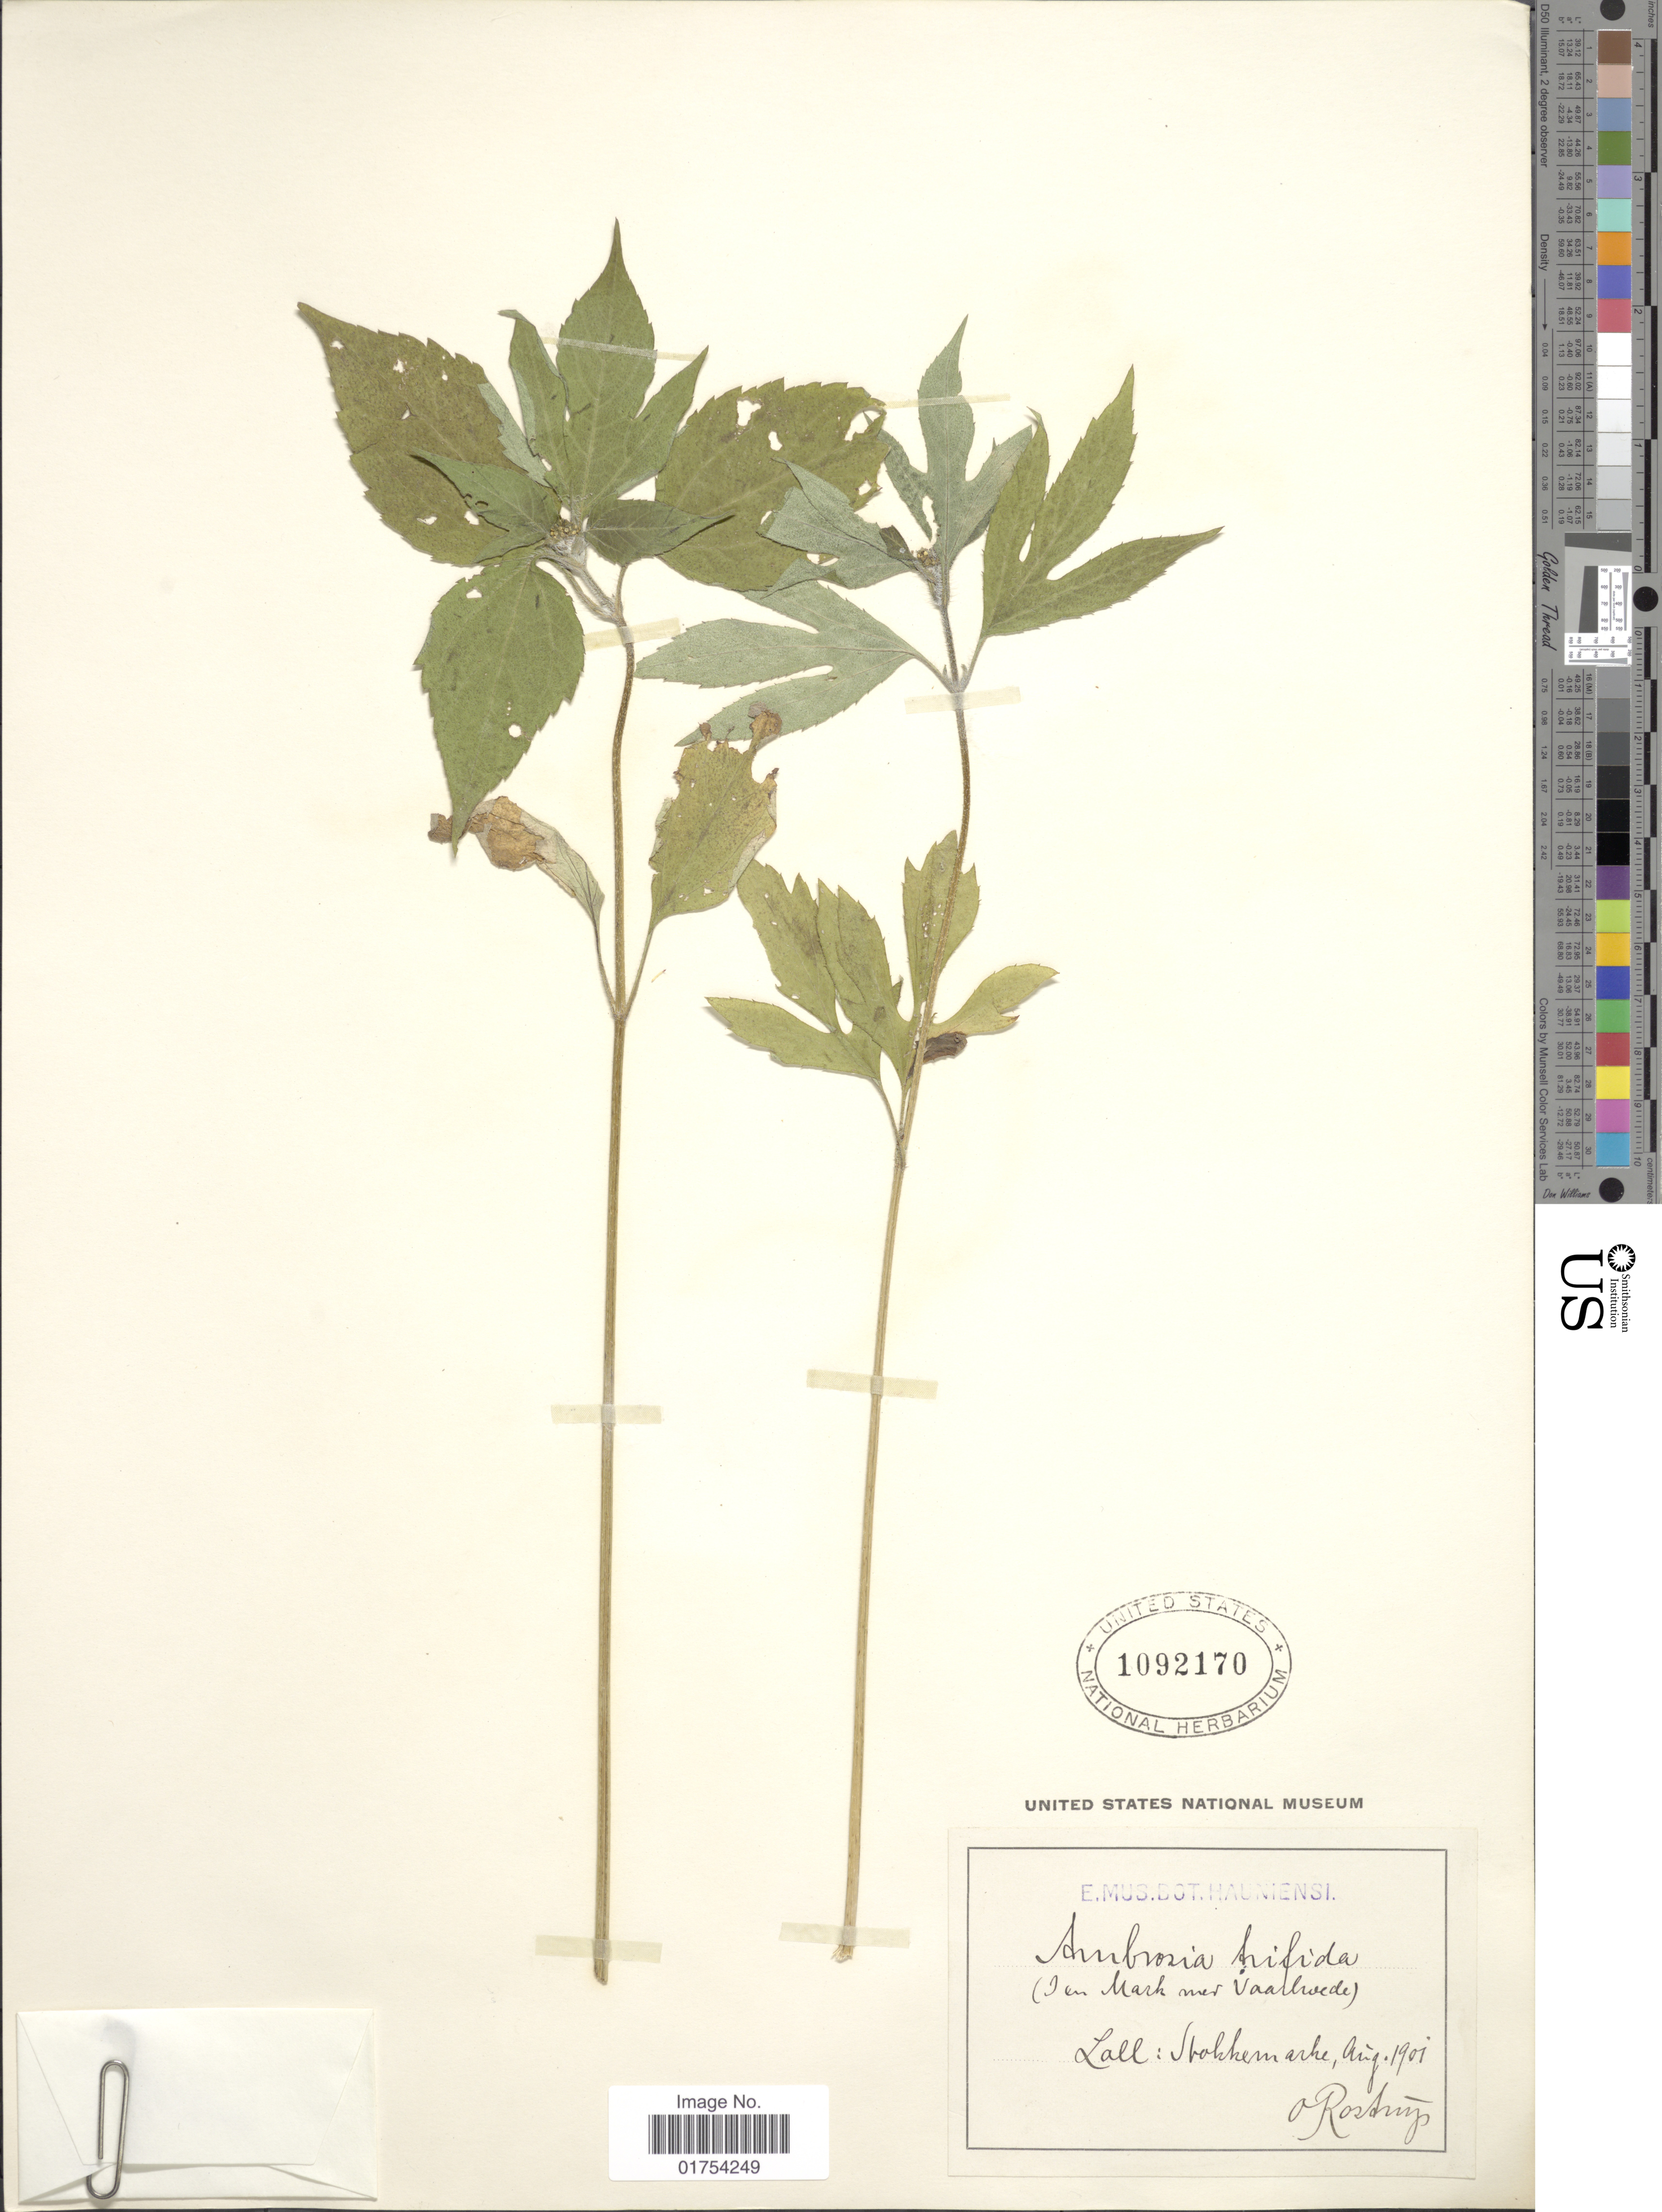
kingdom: Plantae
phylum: Tracheophyta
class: Magnoliopsida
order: Asterales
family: Asteraceae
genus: Ambrosia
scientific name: Ambrosia trifida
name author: L.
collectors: O. Rostrup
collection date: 1901-08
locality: Lall: Stokhem arke [interpreted]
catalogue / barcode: US 1092170